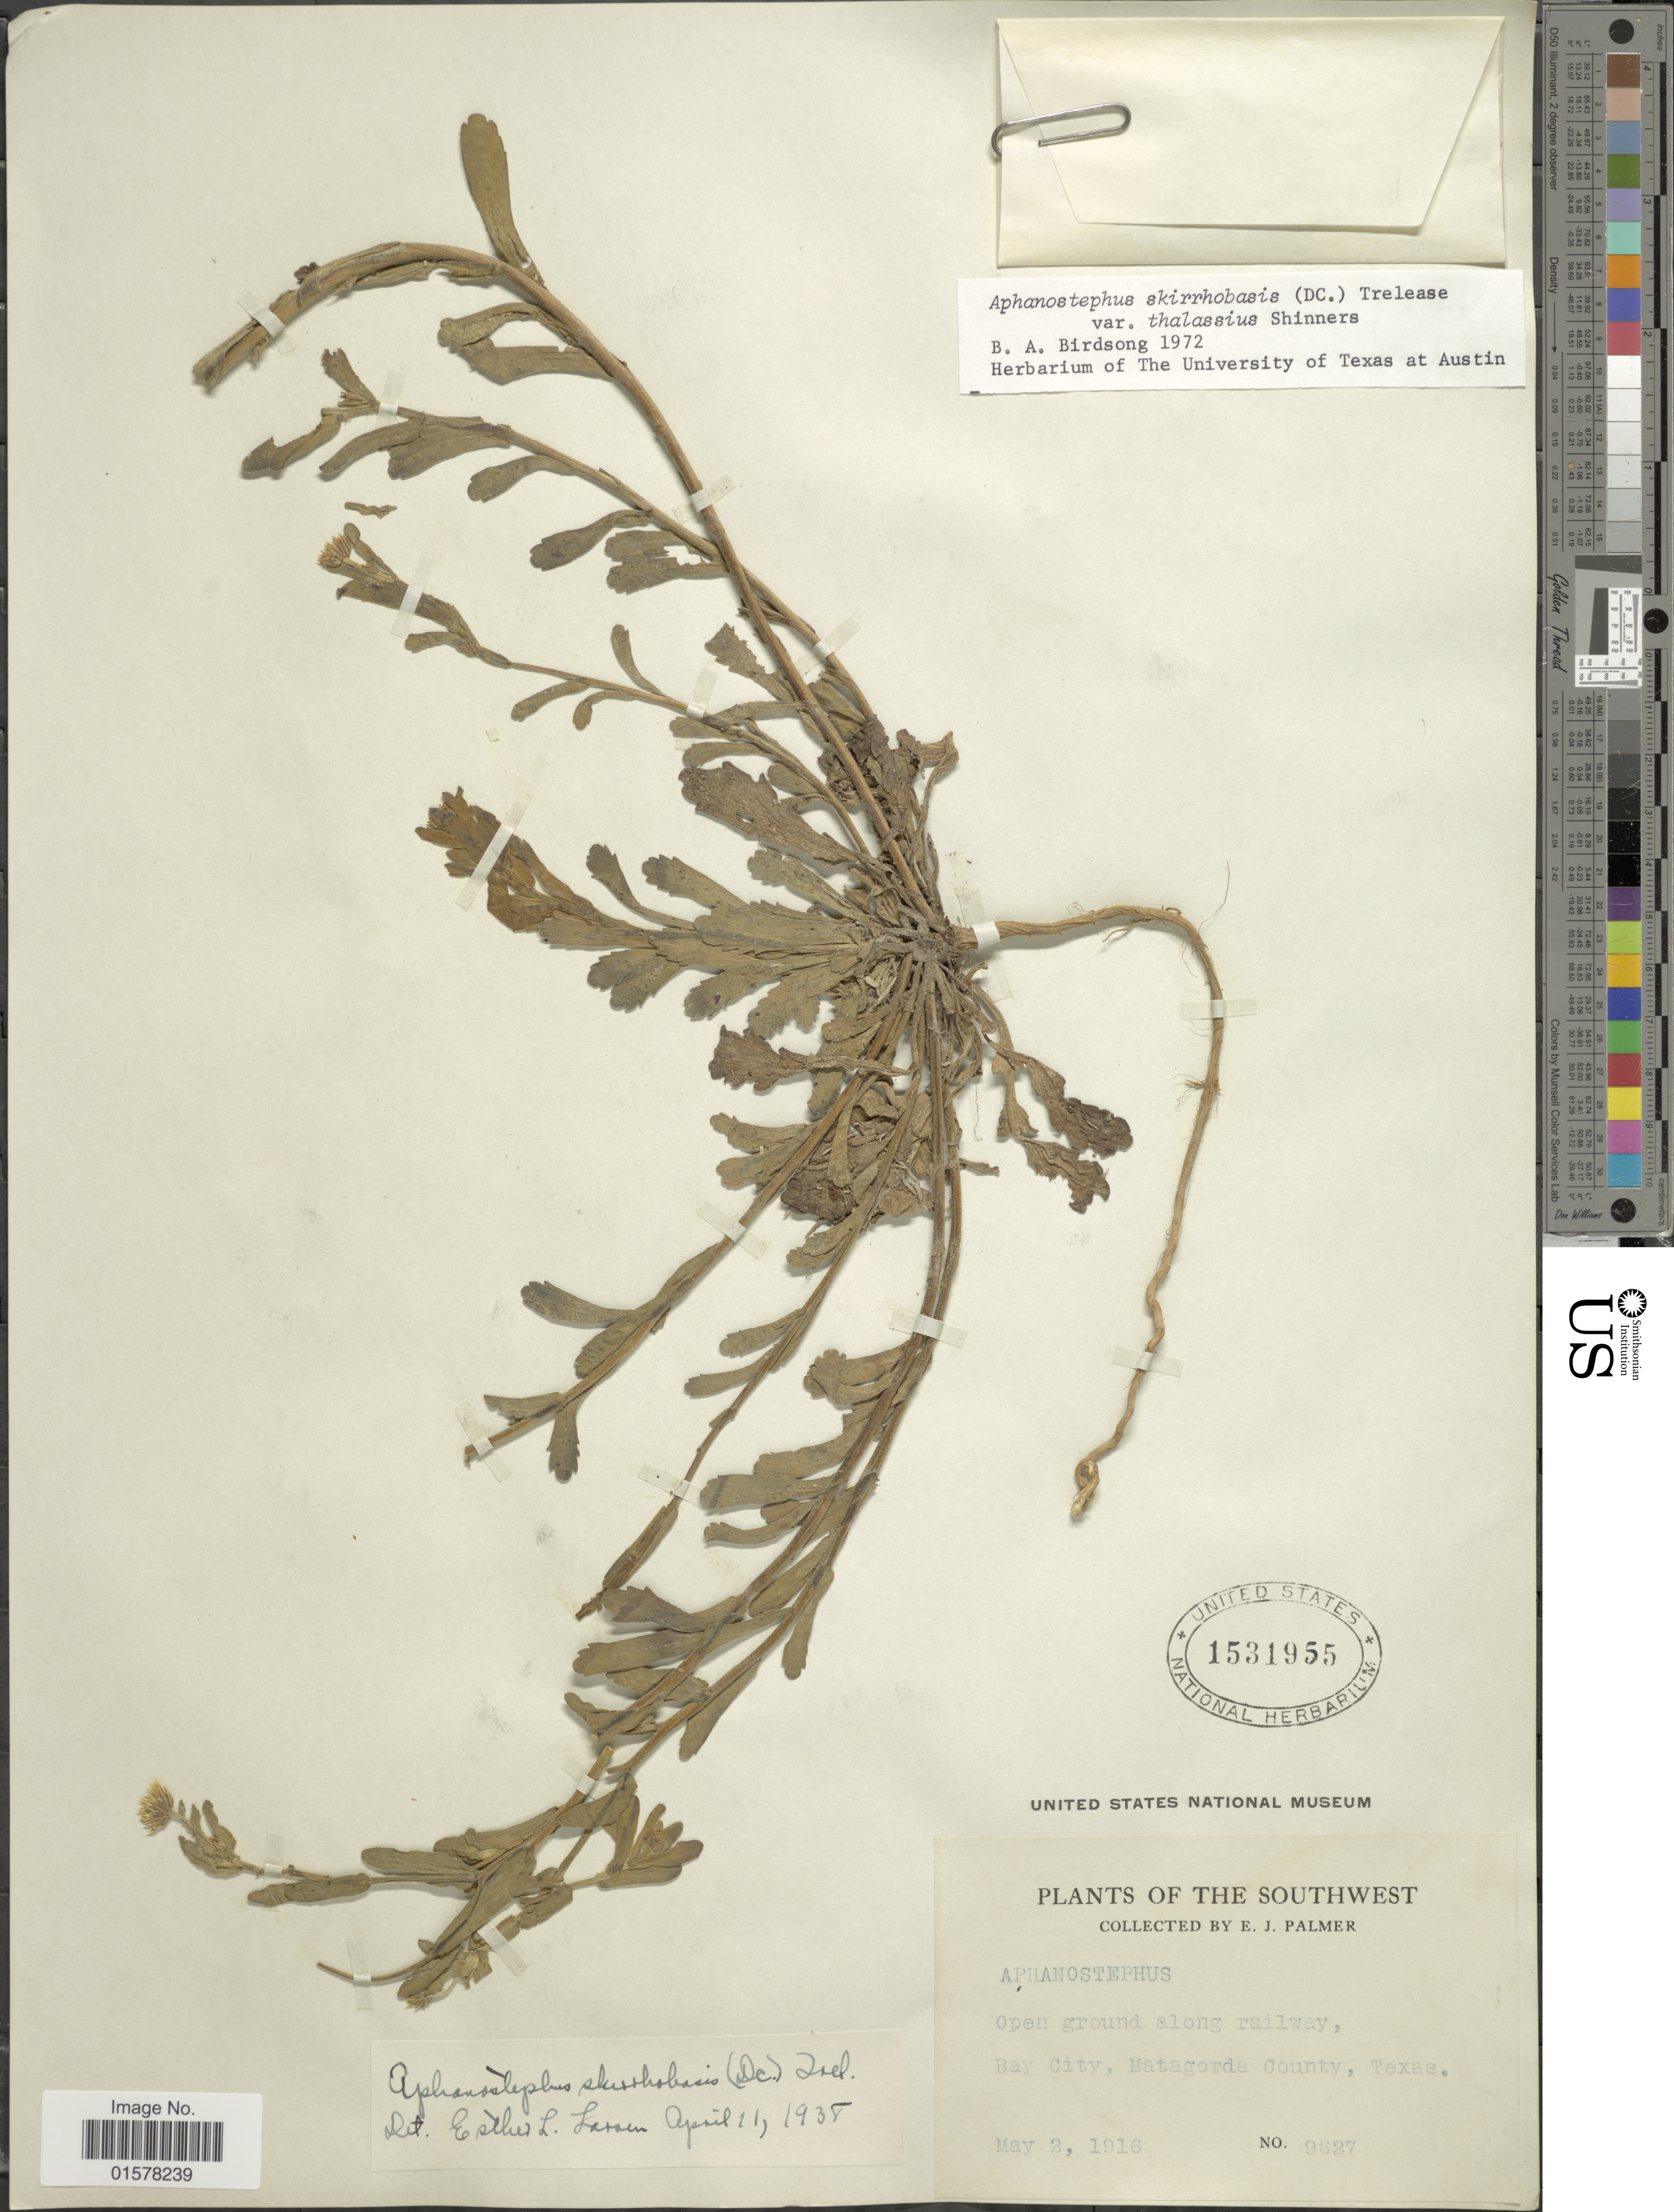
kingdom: Plantae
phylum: Tracheophyta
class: Magnoliopsida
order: Asterales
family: Asteraceae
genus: Aphanostephus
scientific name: Aphanostephus skirrhobasis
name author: (DC.) Trel. ex Coville & Branner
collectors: E. J. Palmer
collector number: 9627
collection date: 1916-05-02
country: United States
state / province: Texas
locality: Bay City, Matagorda County, Texas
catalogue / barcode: US 1531955